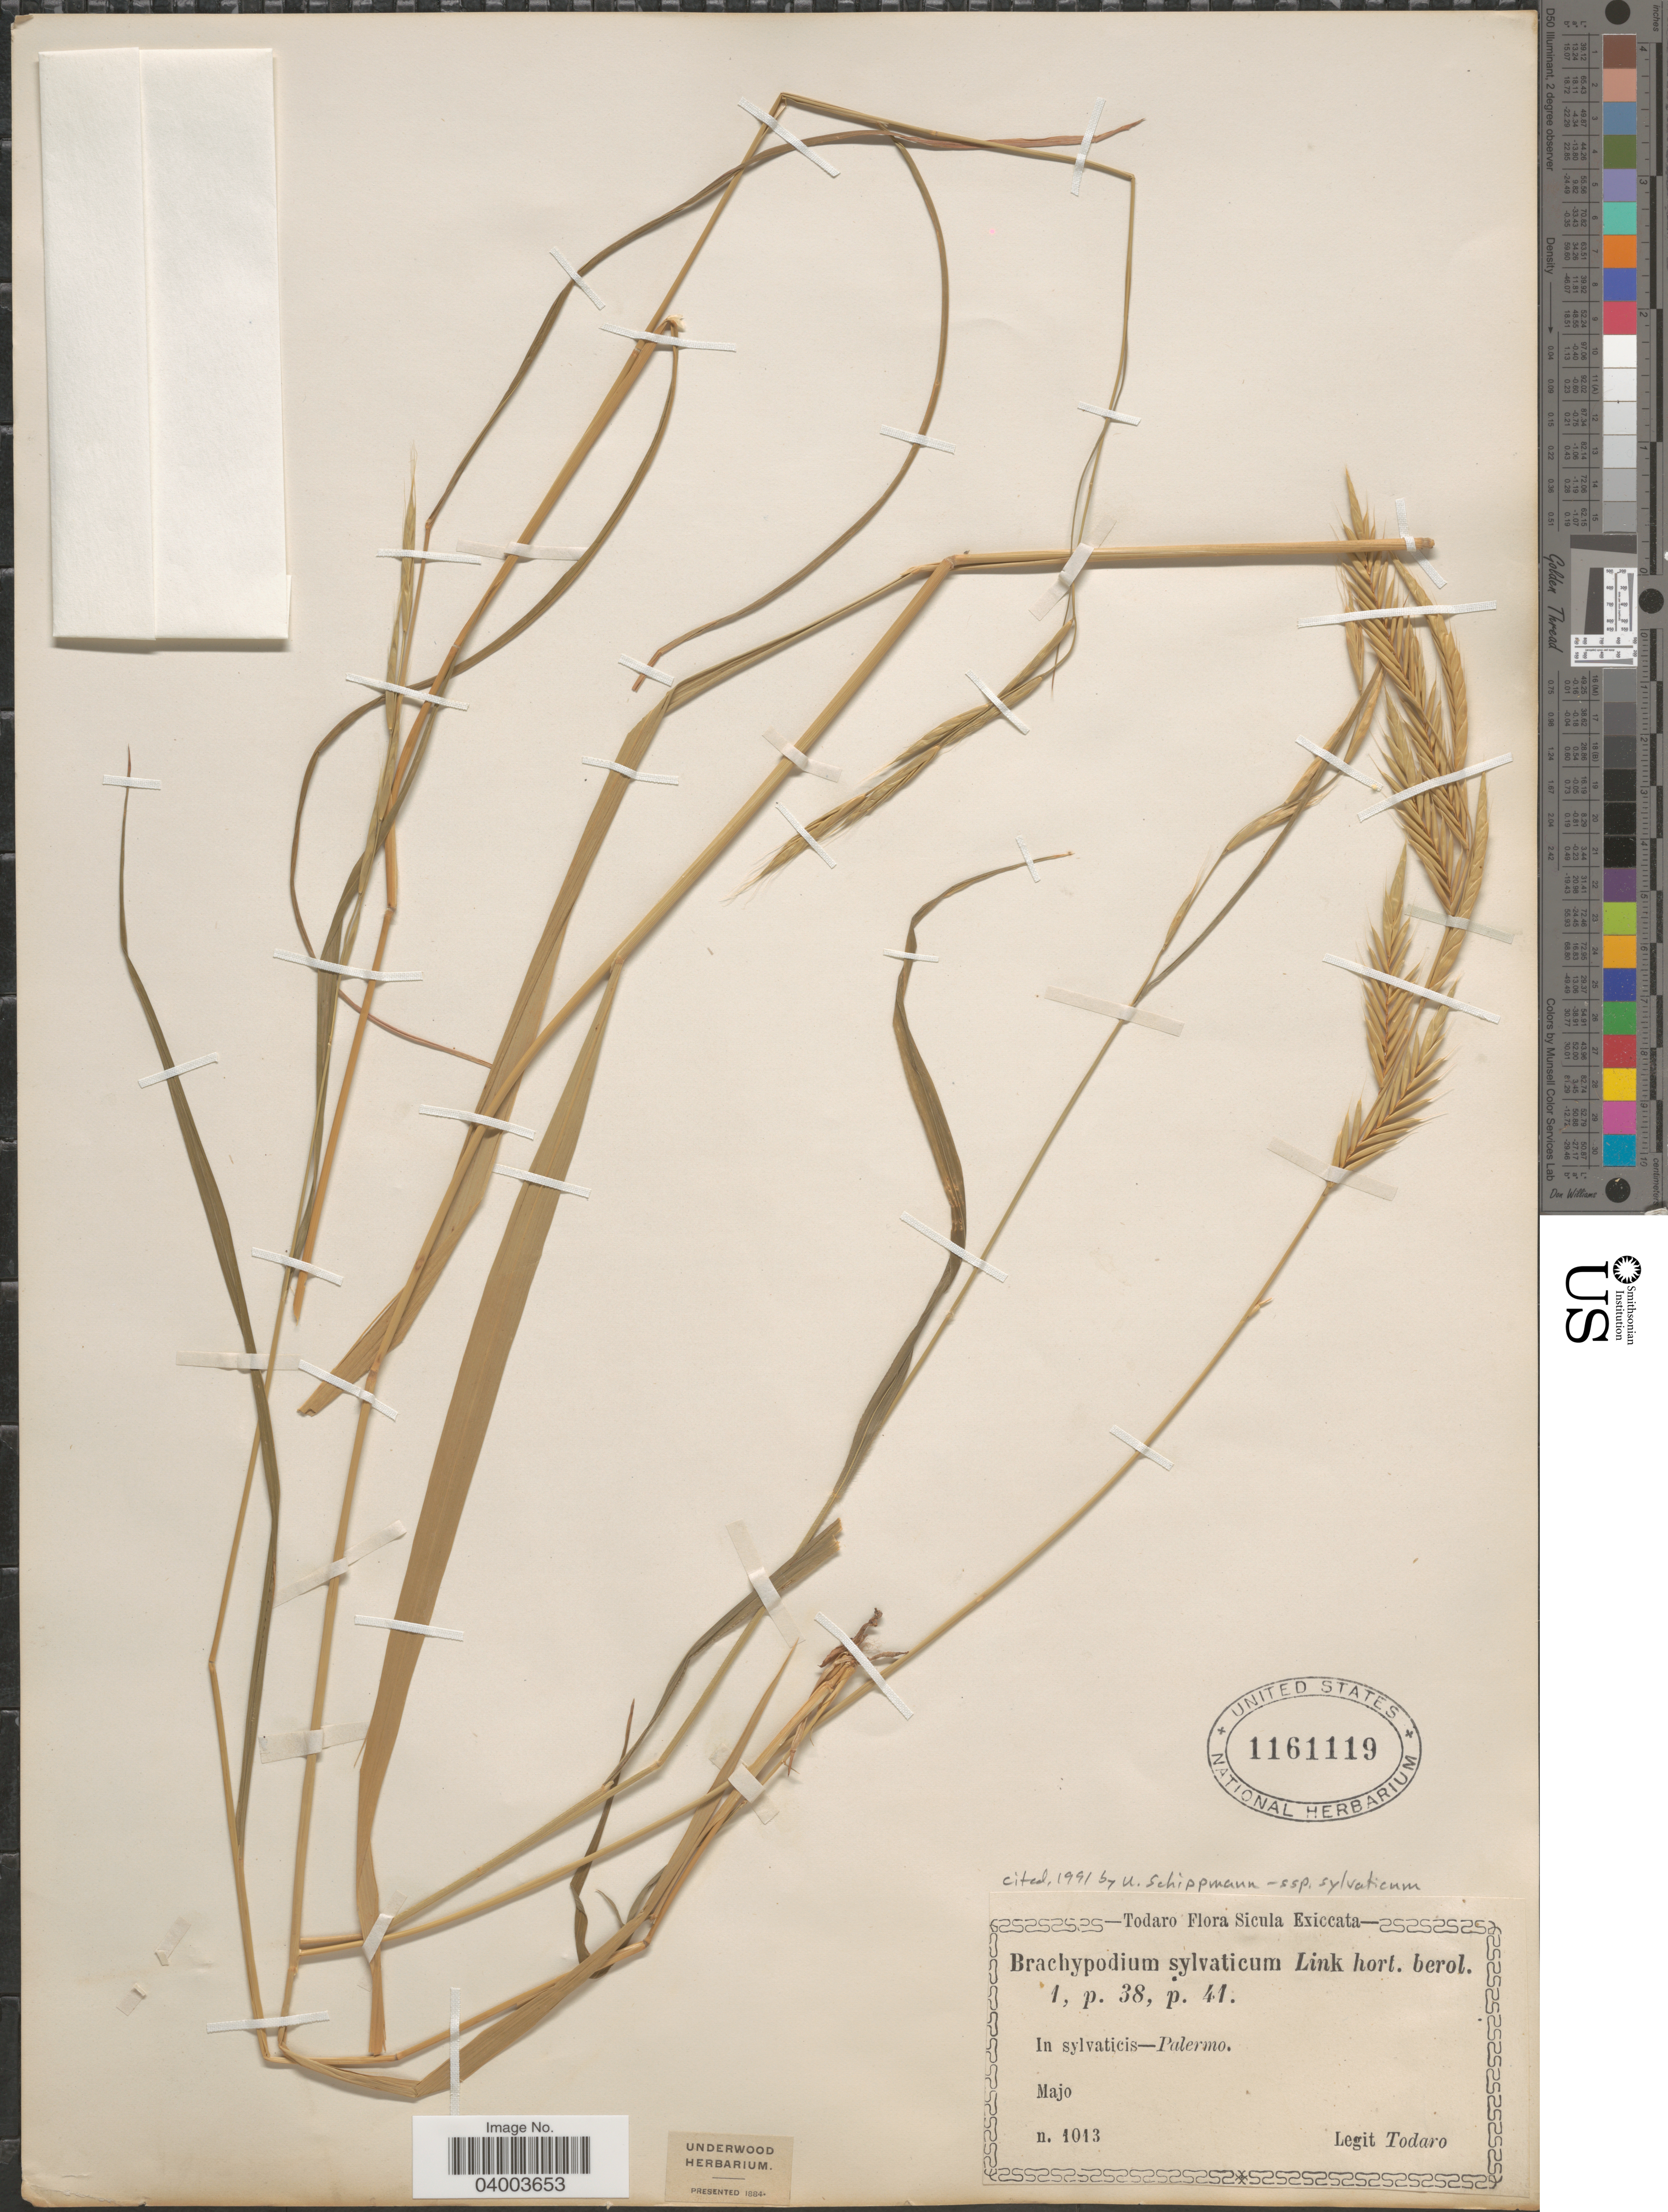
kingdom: Plantae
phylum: Tracheophyta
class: Liliopsida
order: Poales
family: Poaceae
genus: Brachypodium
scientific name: Brachypodium sylvaticum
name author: (Huds.) P. Beauv.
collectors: Todaro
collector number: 1013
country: Italy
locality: Sicula. In sylvaticis - Palermo.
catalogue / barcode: US 1161119